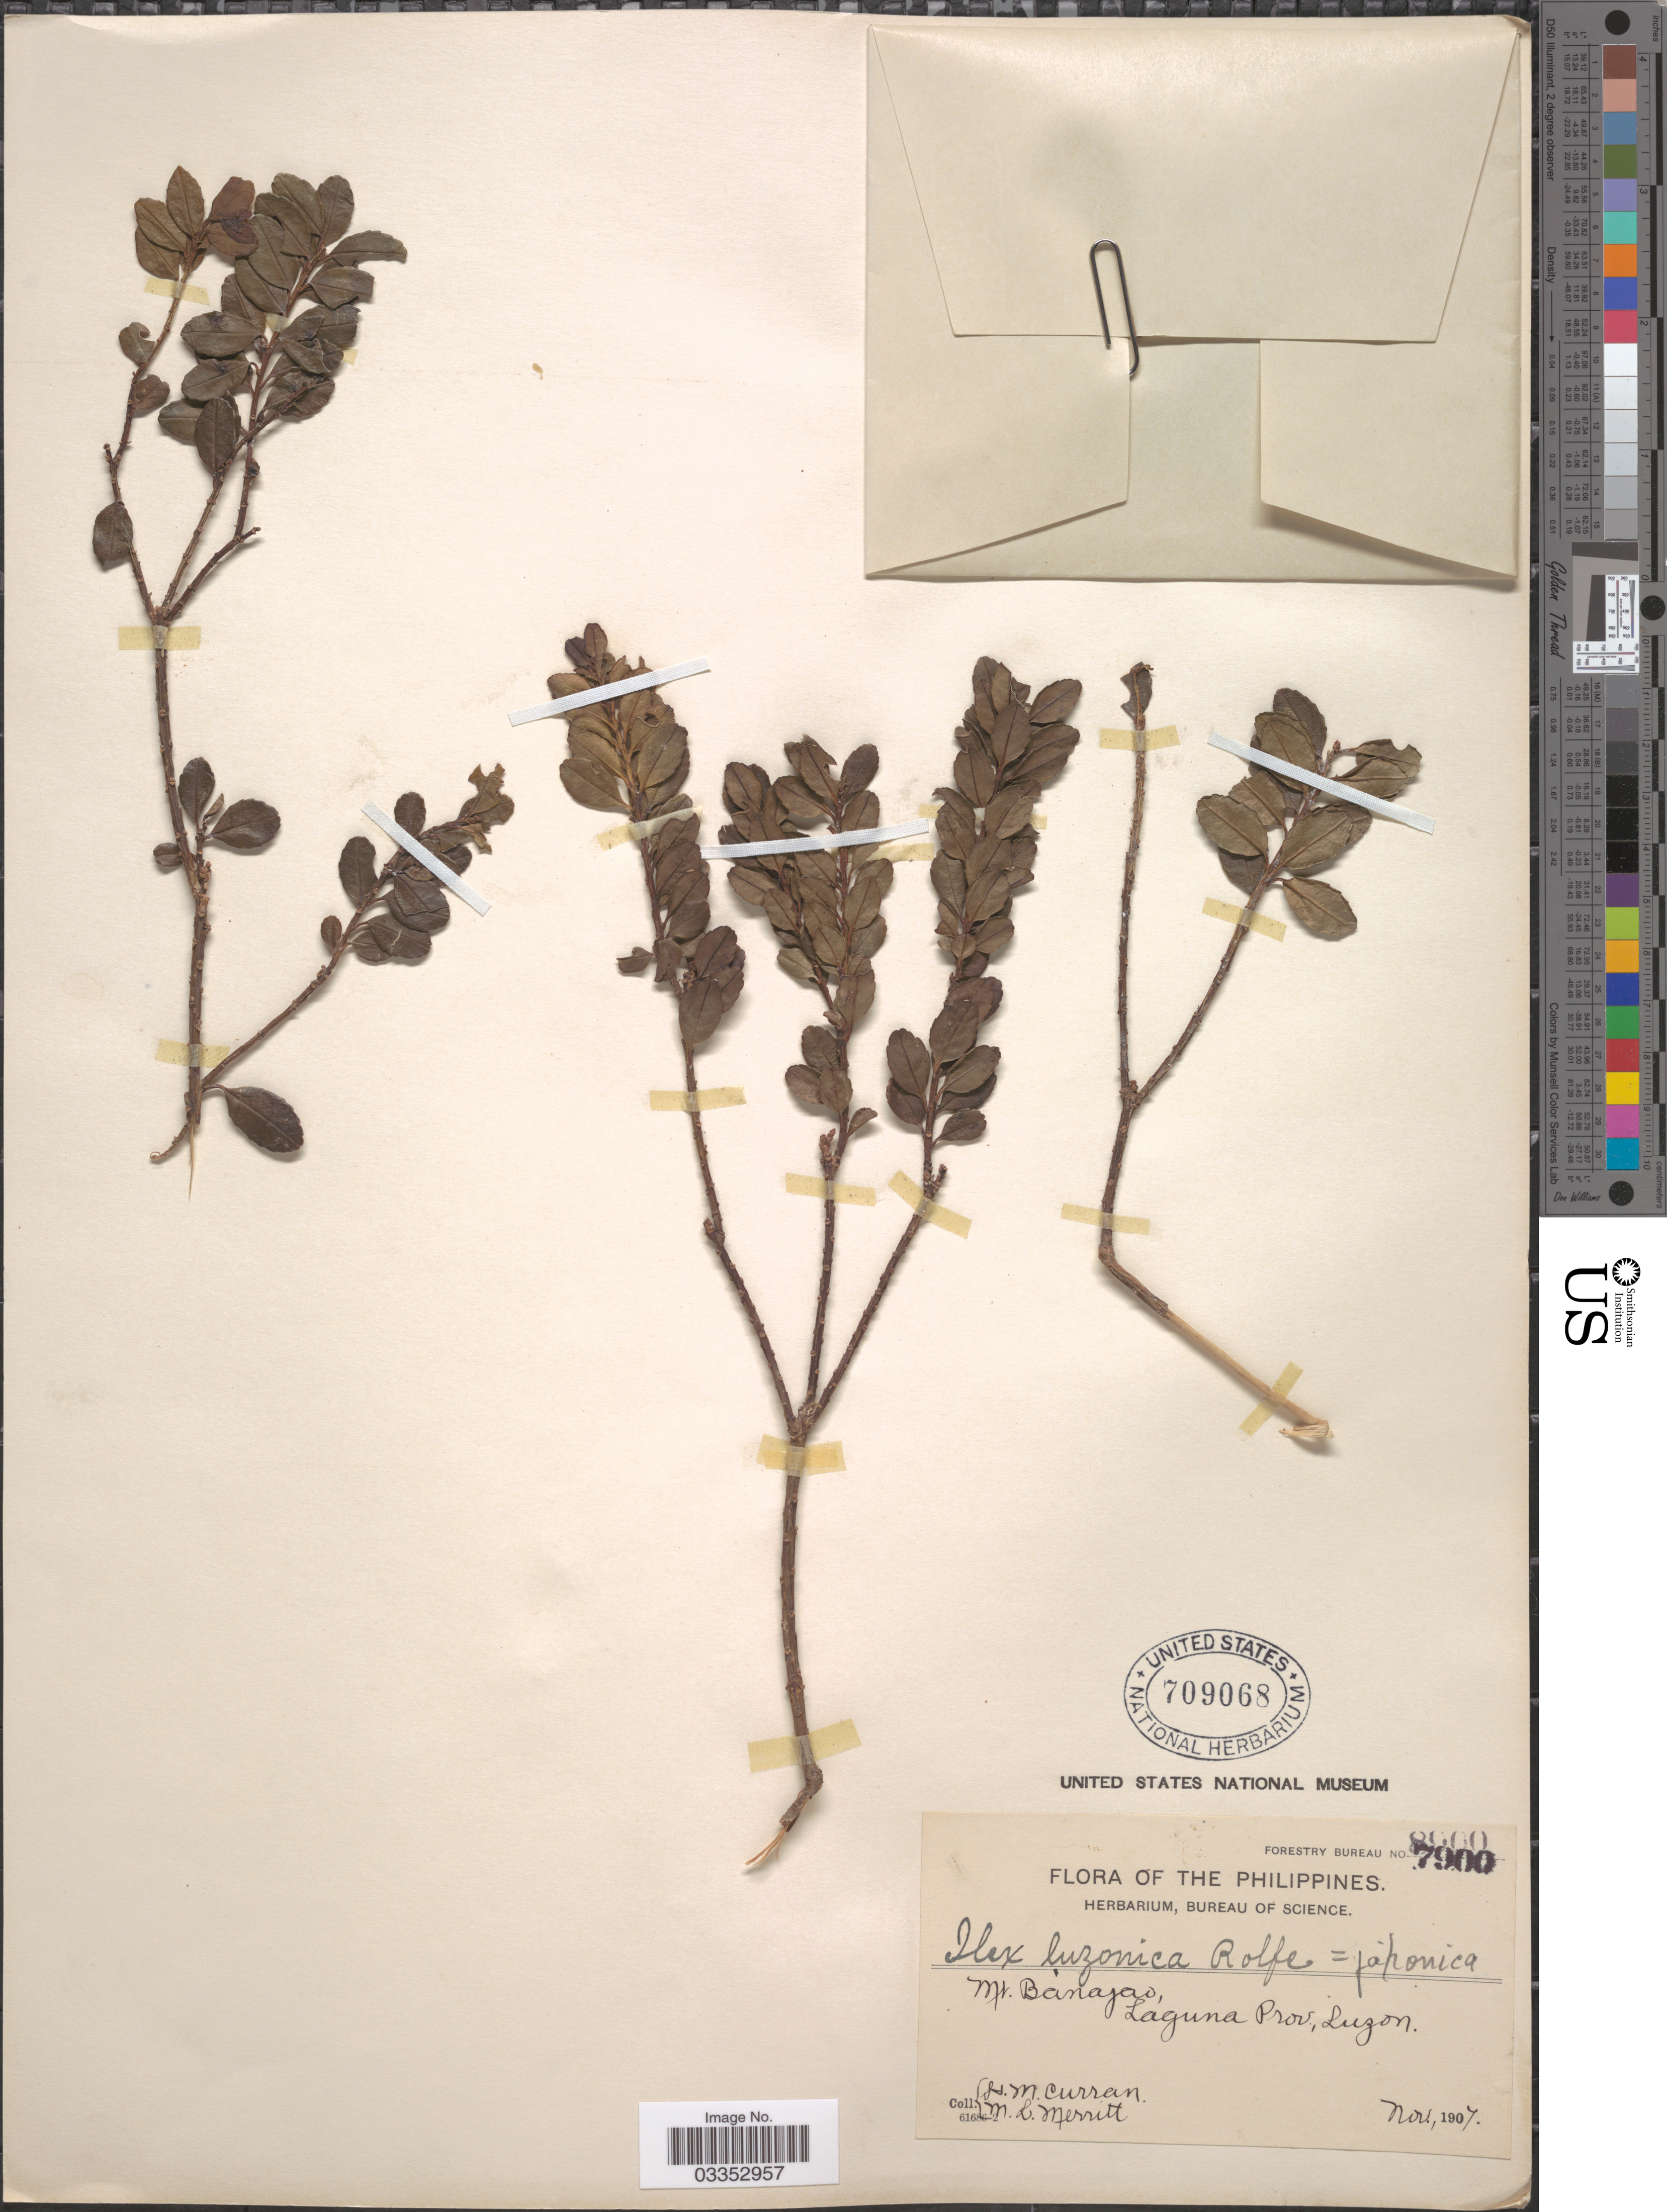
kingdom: Plantae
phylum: Tracheophyta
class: Magnoliopsida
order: Aquifoliales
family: Aquifoliaceae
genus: Ilex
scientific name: Ilex luzonica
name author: Rolfe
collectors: H. M. Curran & M. L. Merritt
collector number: Forestry Bureau 7900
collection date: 1907-11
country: Philippines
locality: Mt. Banajao, Laguna Prov. Luzon.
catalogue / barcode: US 709068